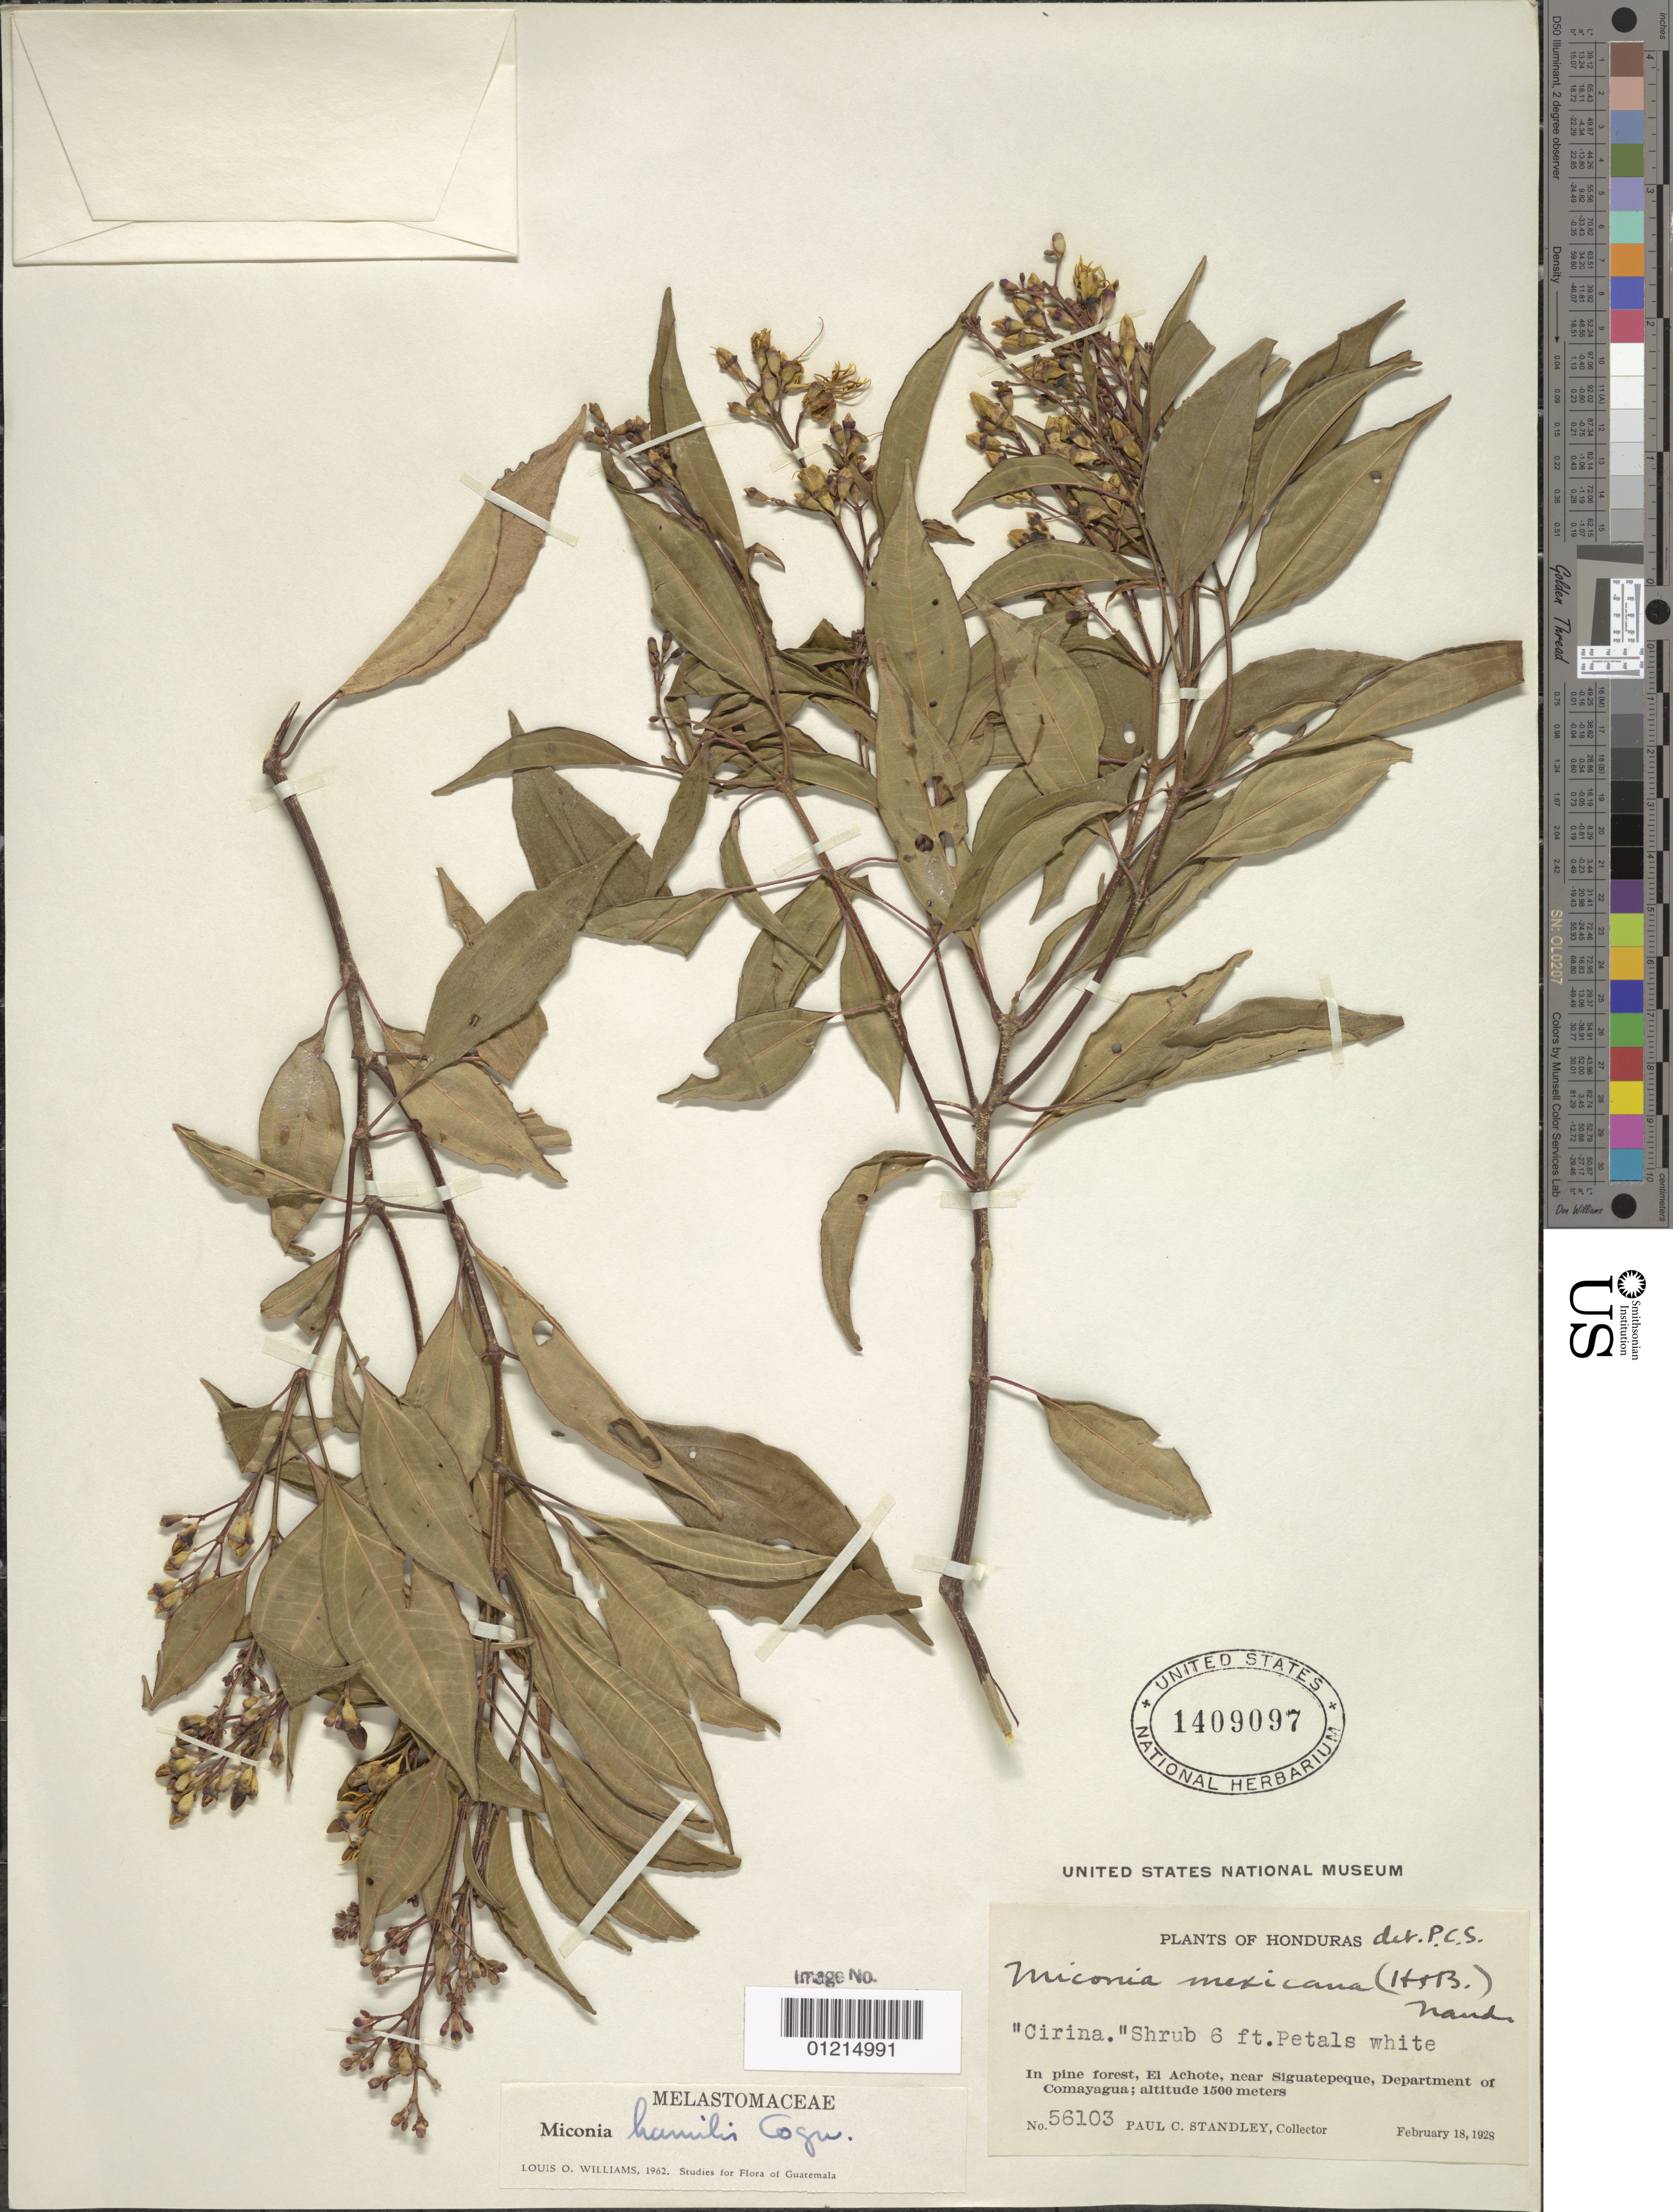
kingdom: Plantae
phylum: Tracheophyta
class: Magnoliopsida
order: Myrtales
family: Melastomataceae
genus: Miconia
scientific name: Miconia humilis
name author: Cogn.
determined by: Williams, Louis O.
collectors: P. C. Standley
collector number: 56103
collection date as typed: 18 Feb 1928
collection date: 1928-02-18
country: Honduras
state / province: Comayagua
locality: El Achote, near Siguatepeque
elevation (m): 1500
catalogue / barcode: US 1409097